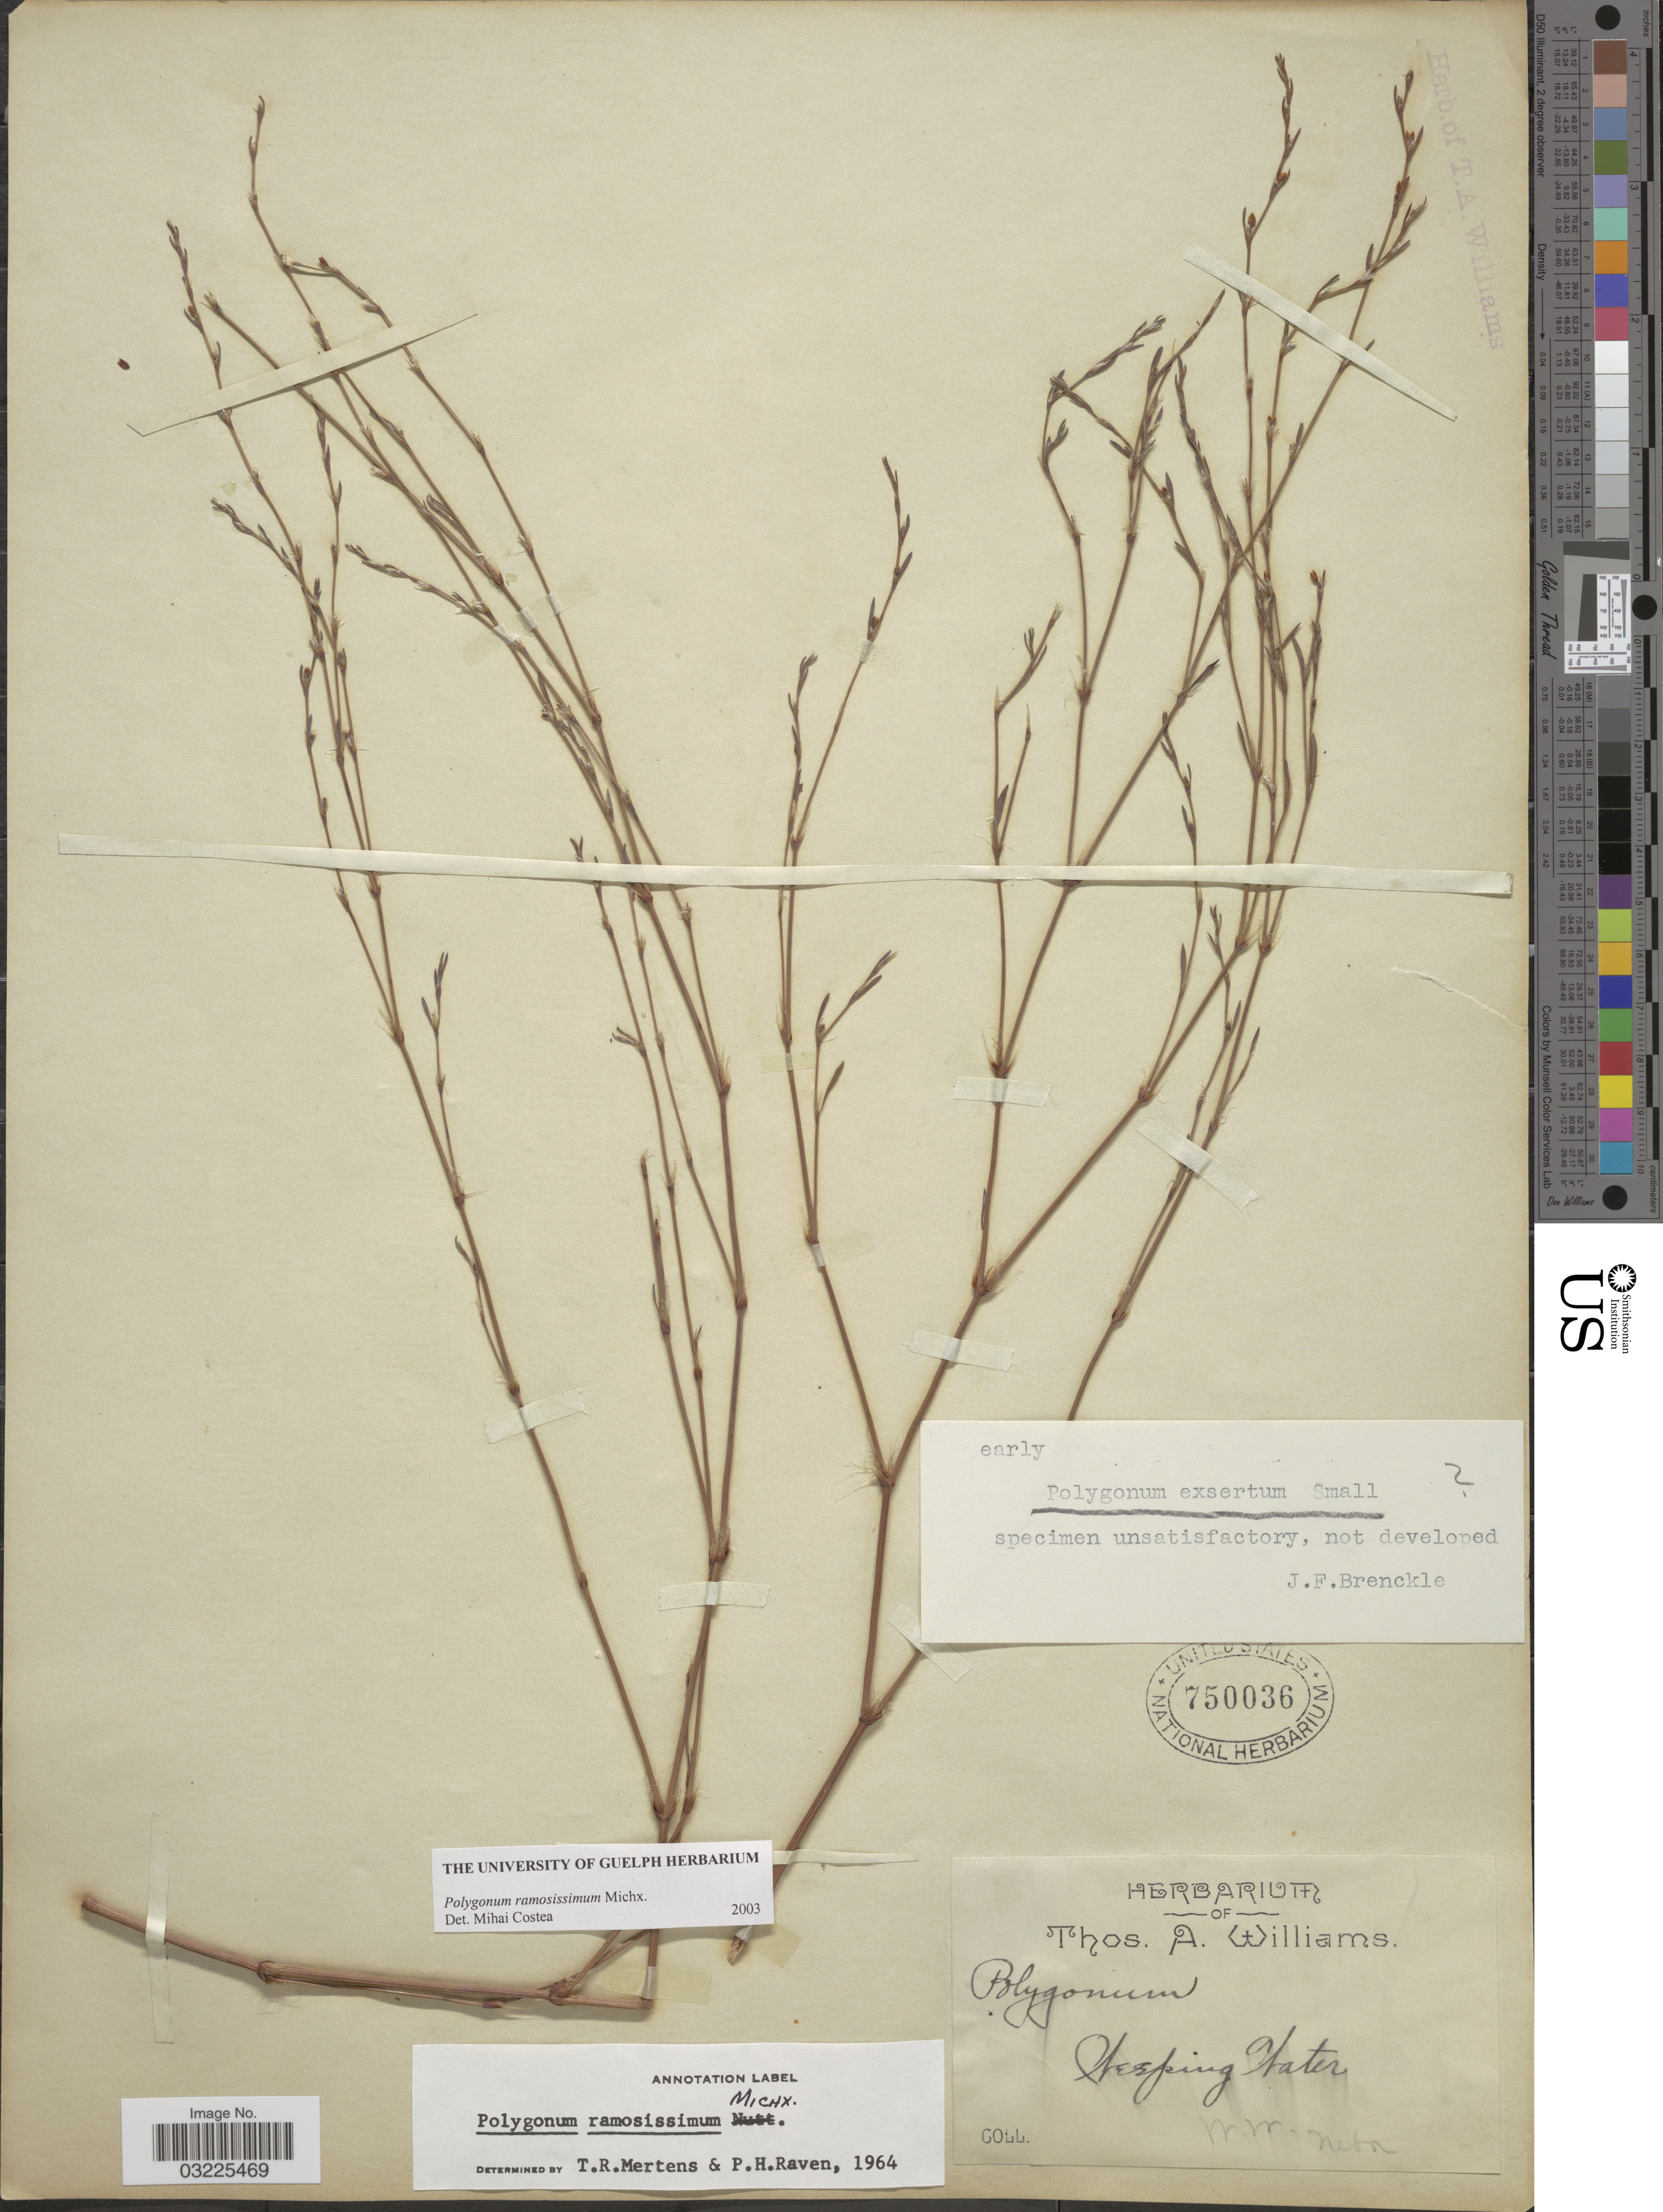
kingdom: Plantae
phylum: Tracheophyta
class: Magnoliopsida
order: Caryophyllales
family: Polygonaceae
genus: Polygonum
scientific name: Polygonum ramosissimum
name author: Michx.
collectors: ex herb. Thos. A. Williams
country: United States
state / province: Nebraska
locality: Weeping Water.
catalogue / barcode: US 750036